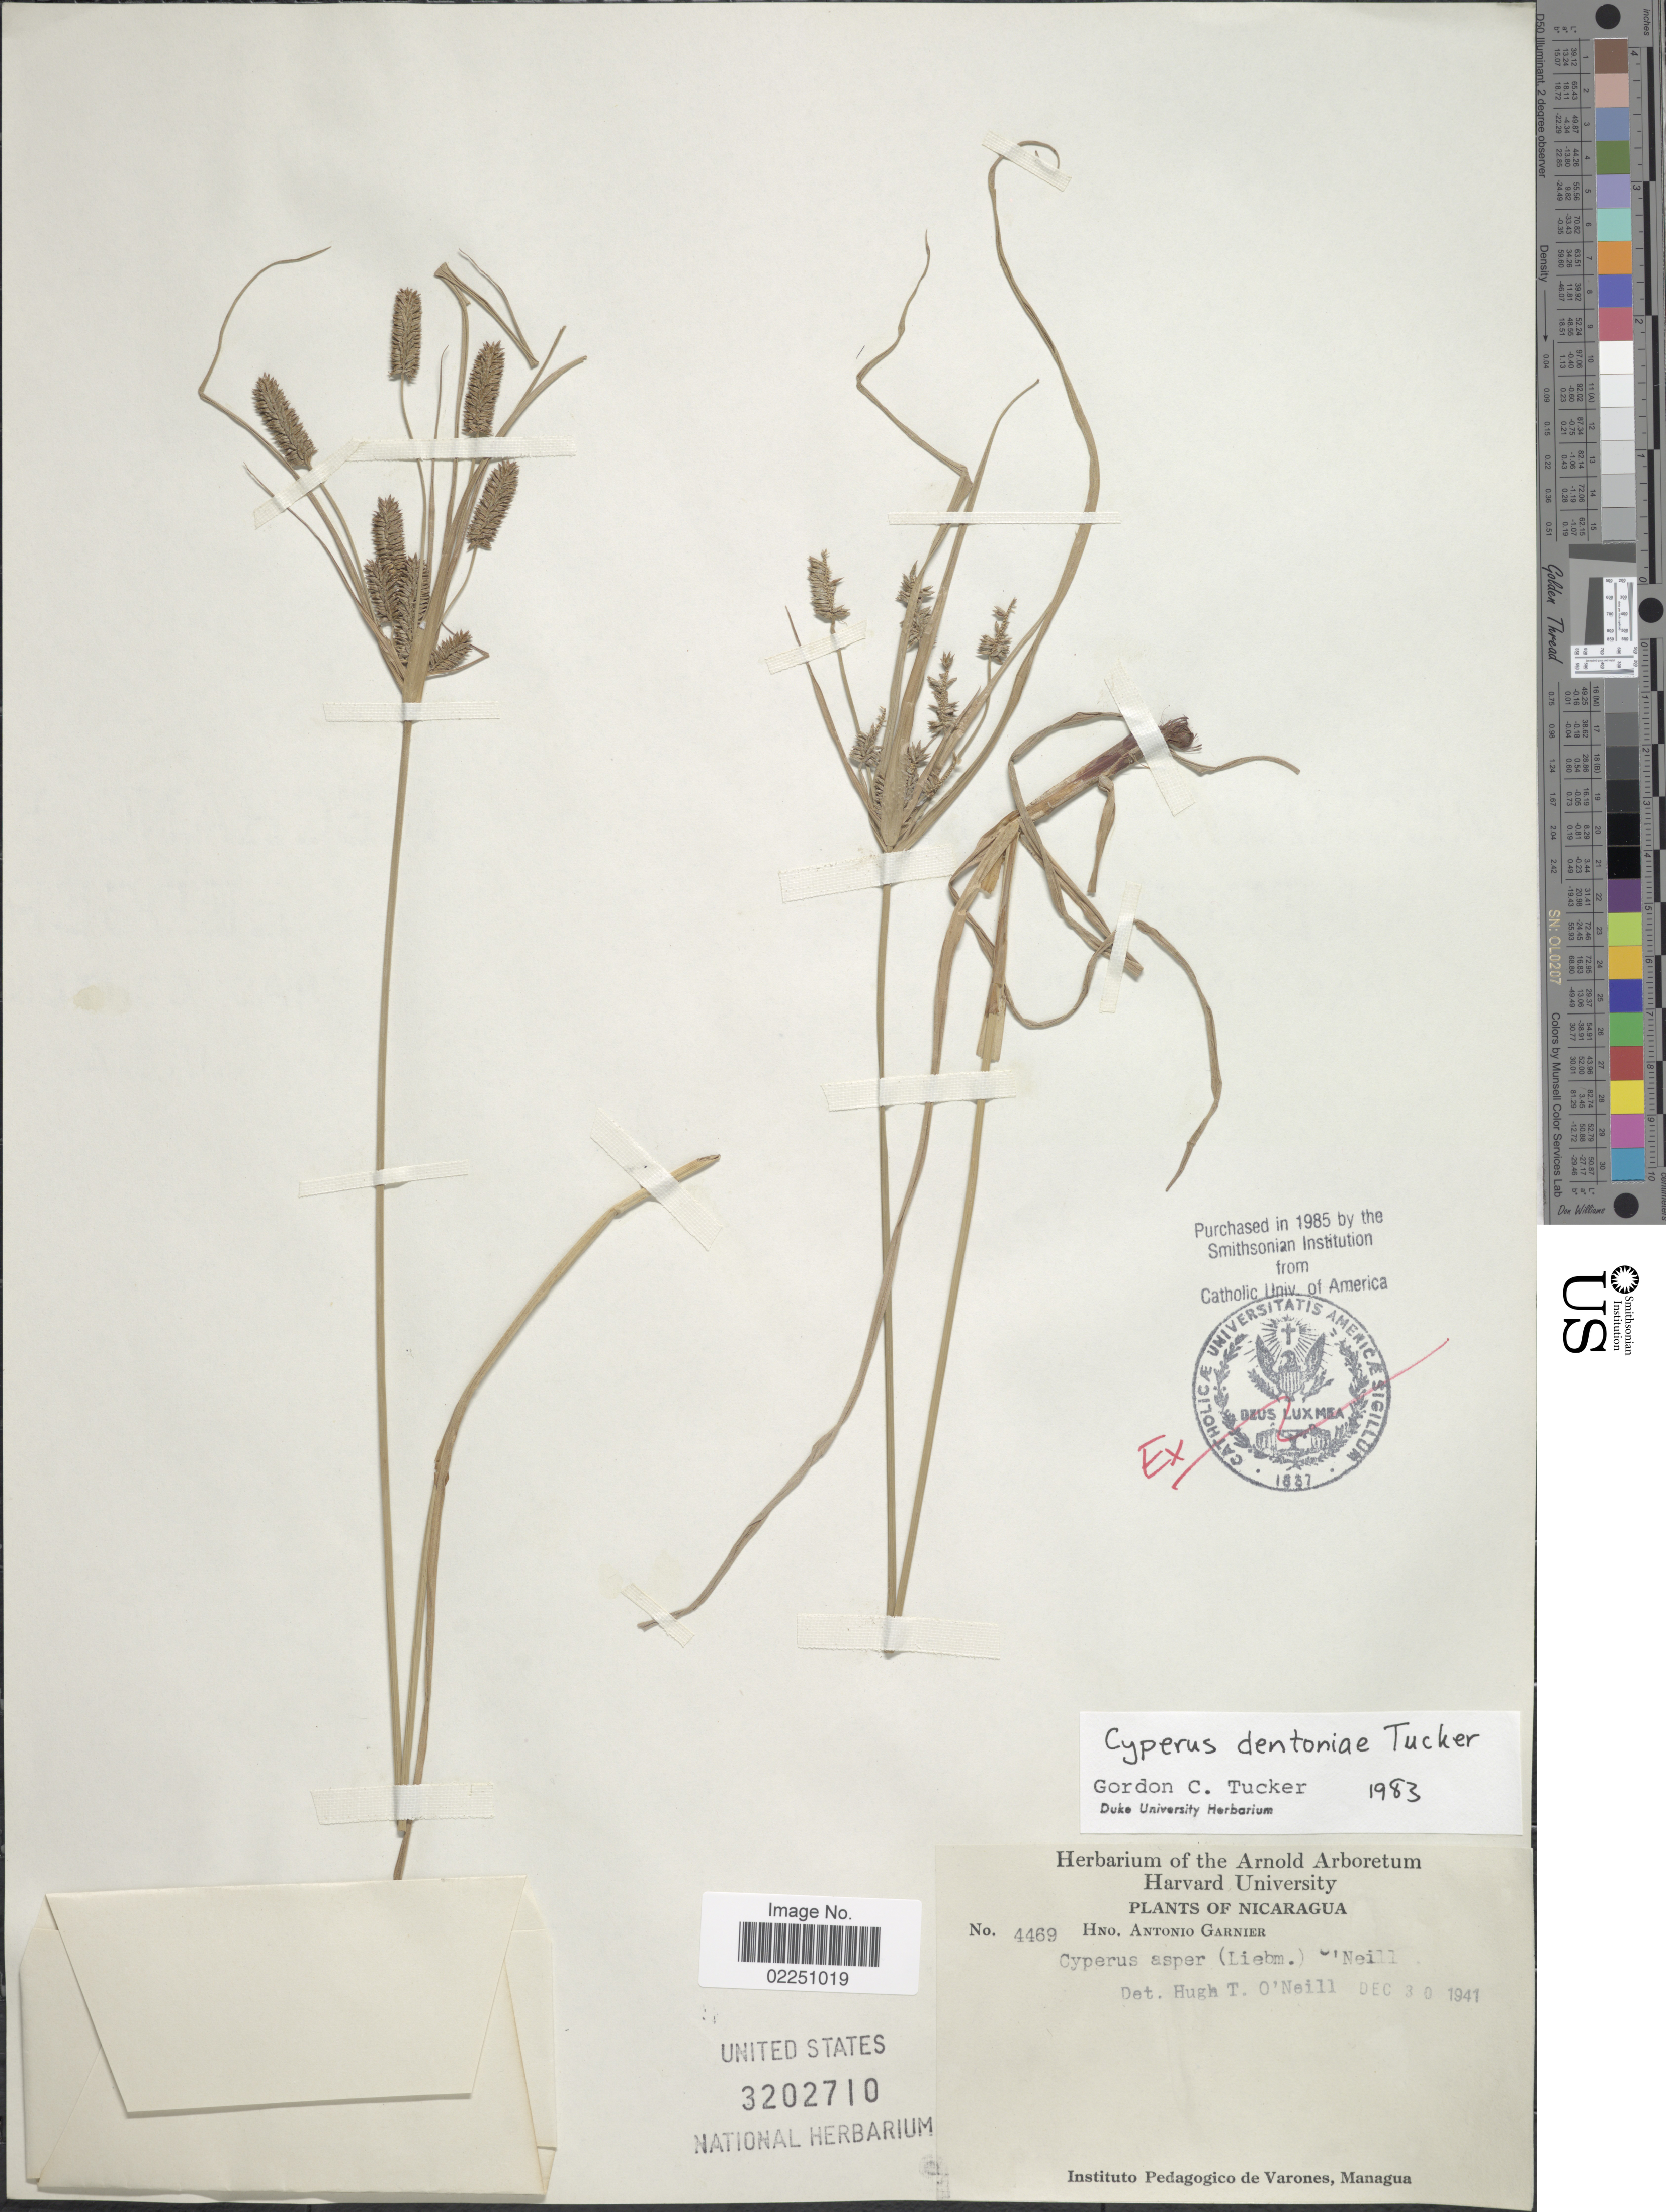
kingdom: Plantae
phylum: Tracheophyta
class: Liliopsida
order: Poales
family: Cyperaceae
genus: Cyperus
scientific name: Cyperus dentoniae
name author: G.C. Tucker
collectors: Bro. A. Garnier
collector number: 4469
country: Nicaragua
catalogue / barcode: US 3202710